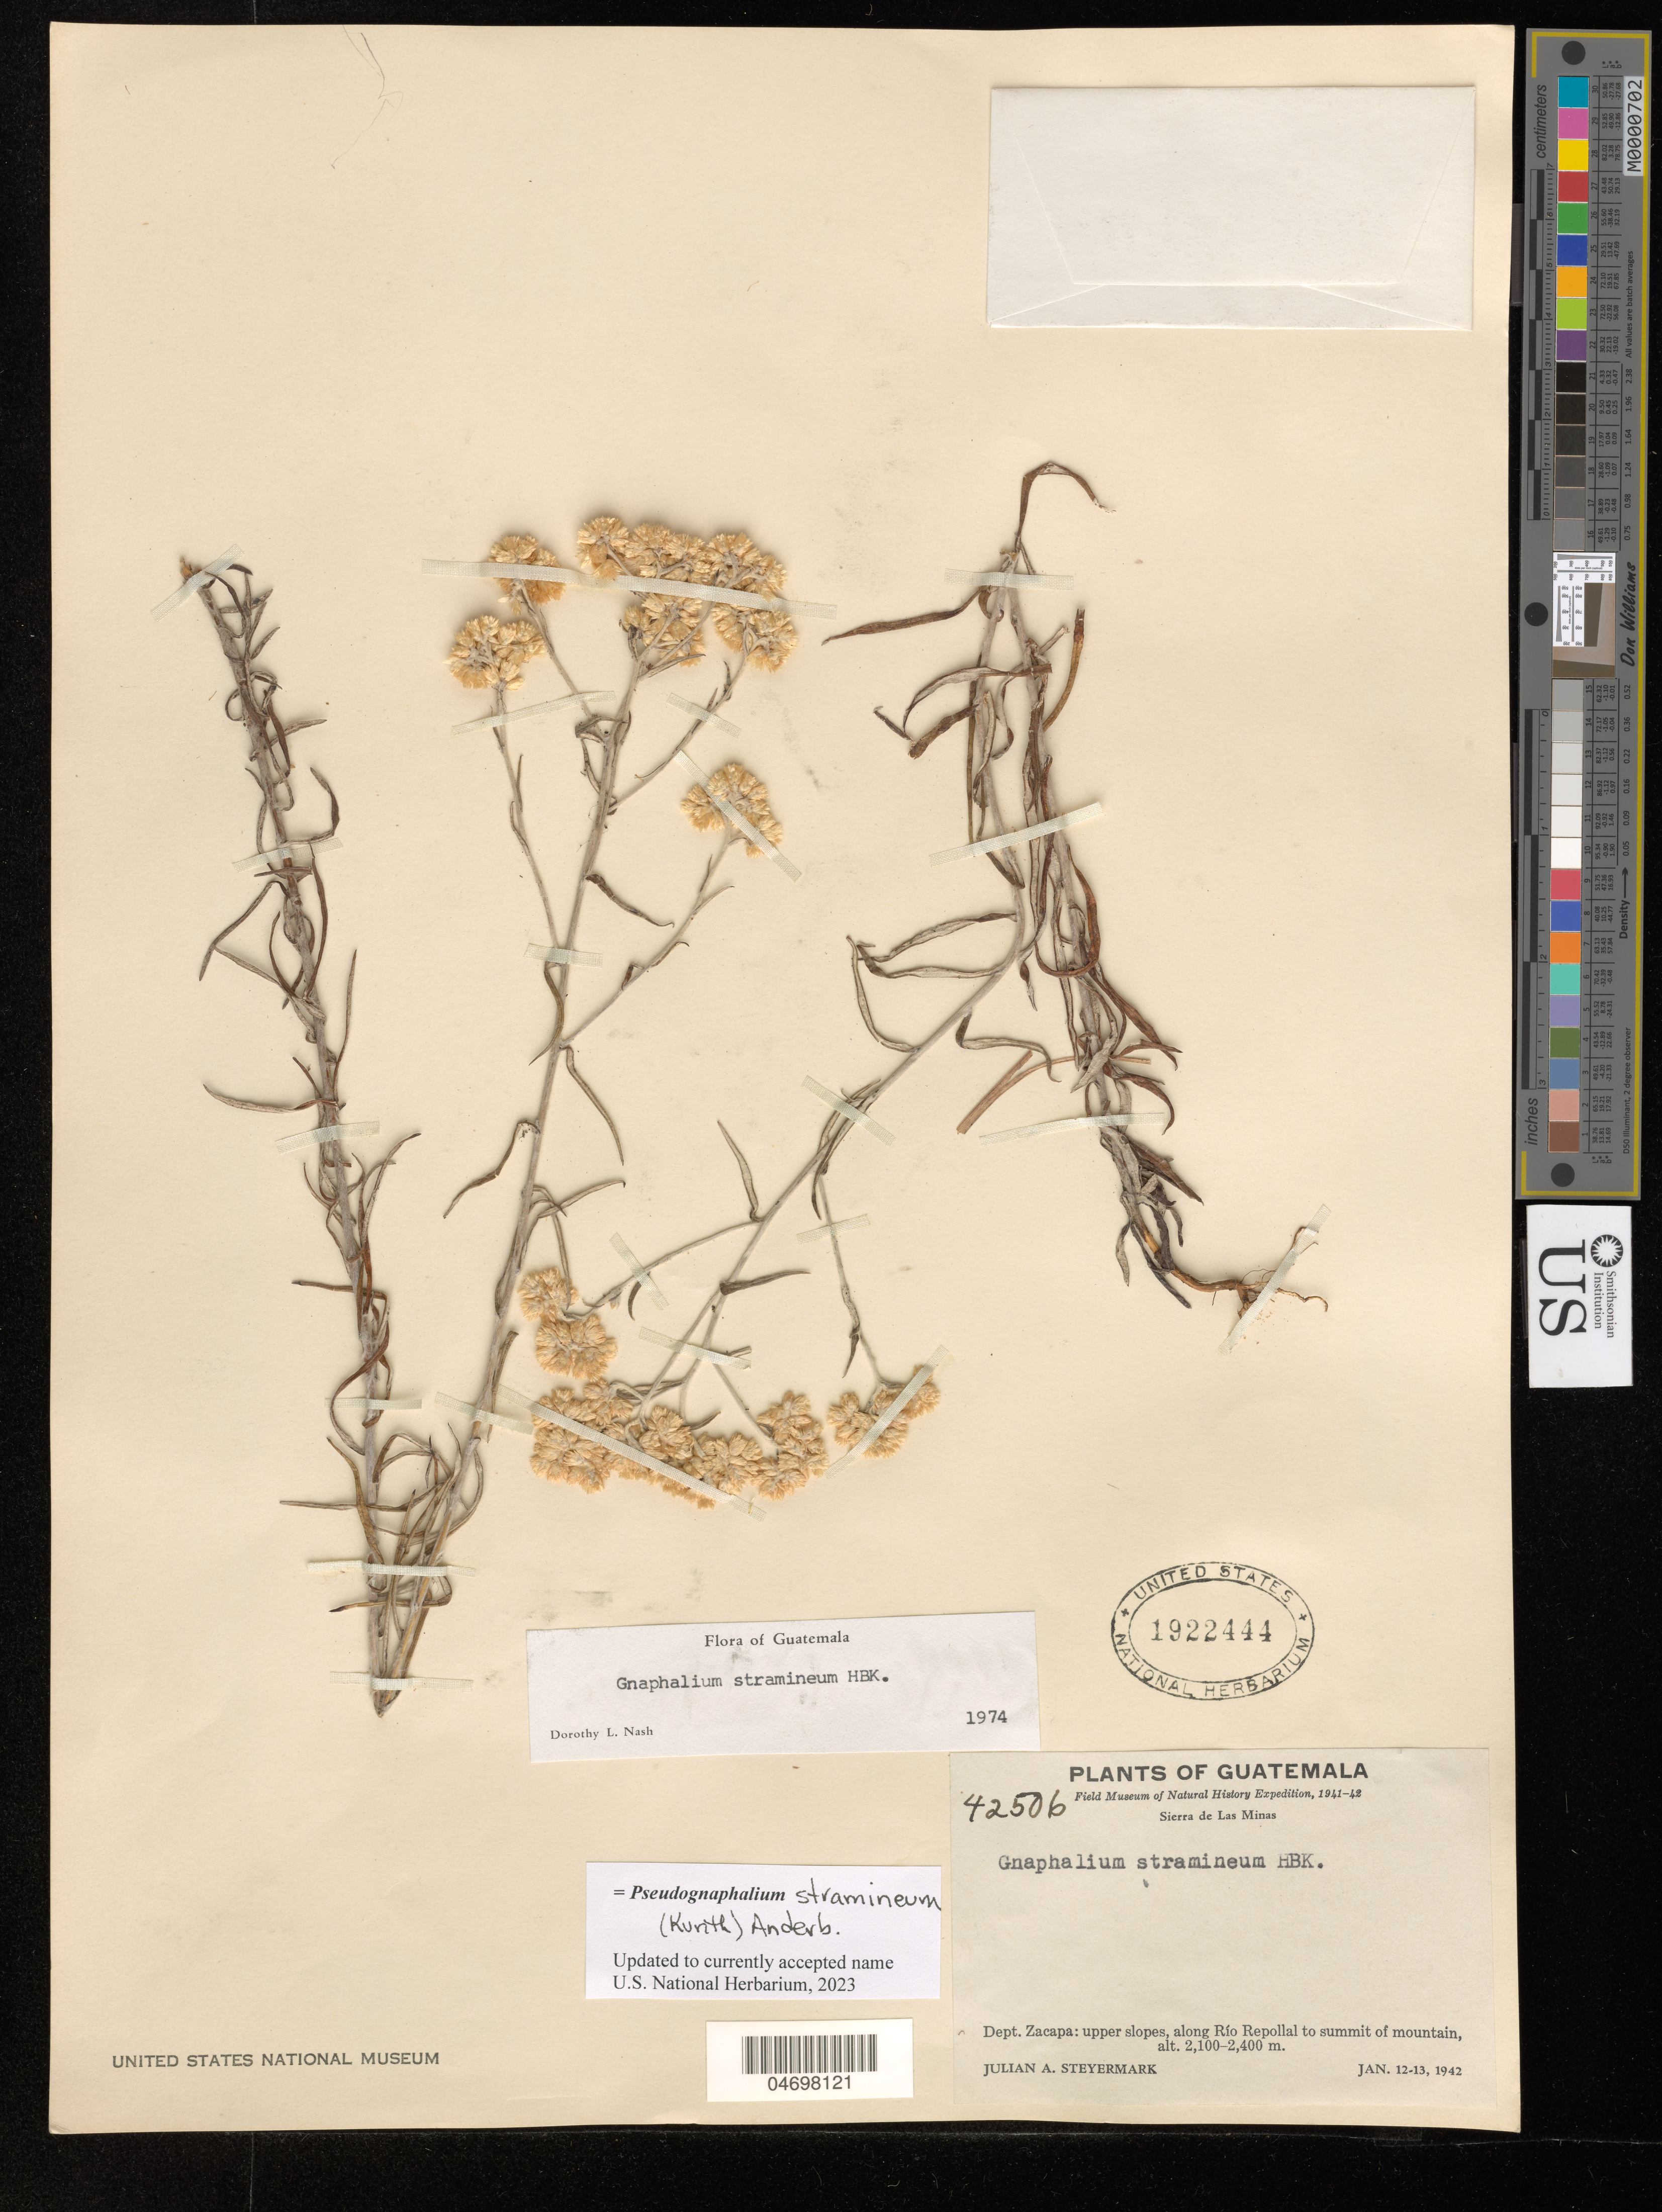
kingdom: Plantae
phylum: Tracheophyta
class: Magnoliopsida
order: Asterales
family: Asteraceae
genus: Pseudognaphalium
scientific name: Pseudognaphalium filifolium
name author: G.L. Nesom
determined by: Nesom, Guy L.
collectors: J. Steyermark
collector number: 42506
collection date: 1942-01-12/1942-01-13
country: Guatemala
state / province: Zacapa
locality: Sierra de Las Minas: upper slopes, along Río Repollal to summit of mountain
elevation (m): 2100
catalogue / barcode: US 1922444